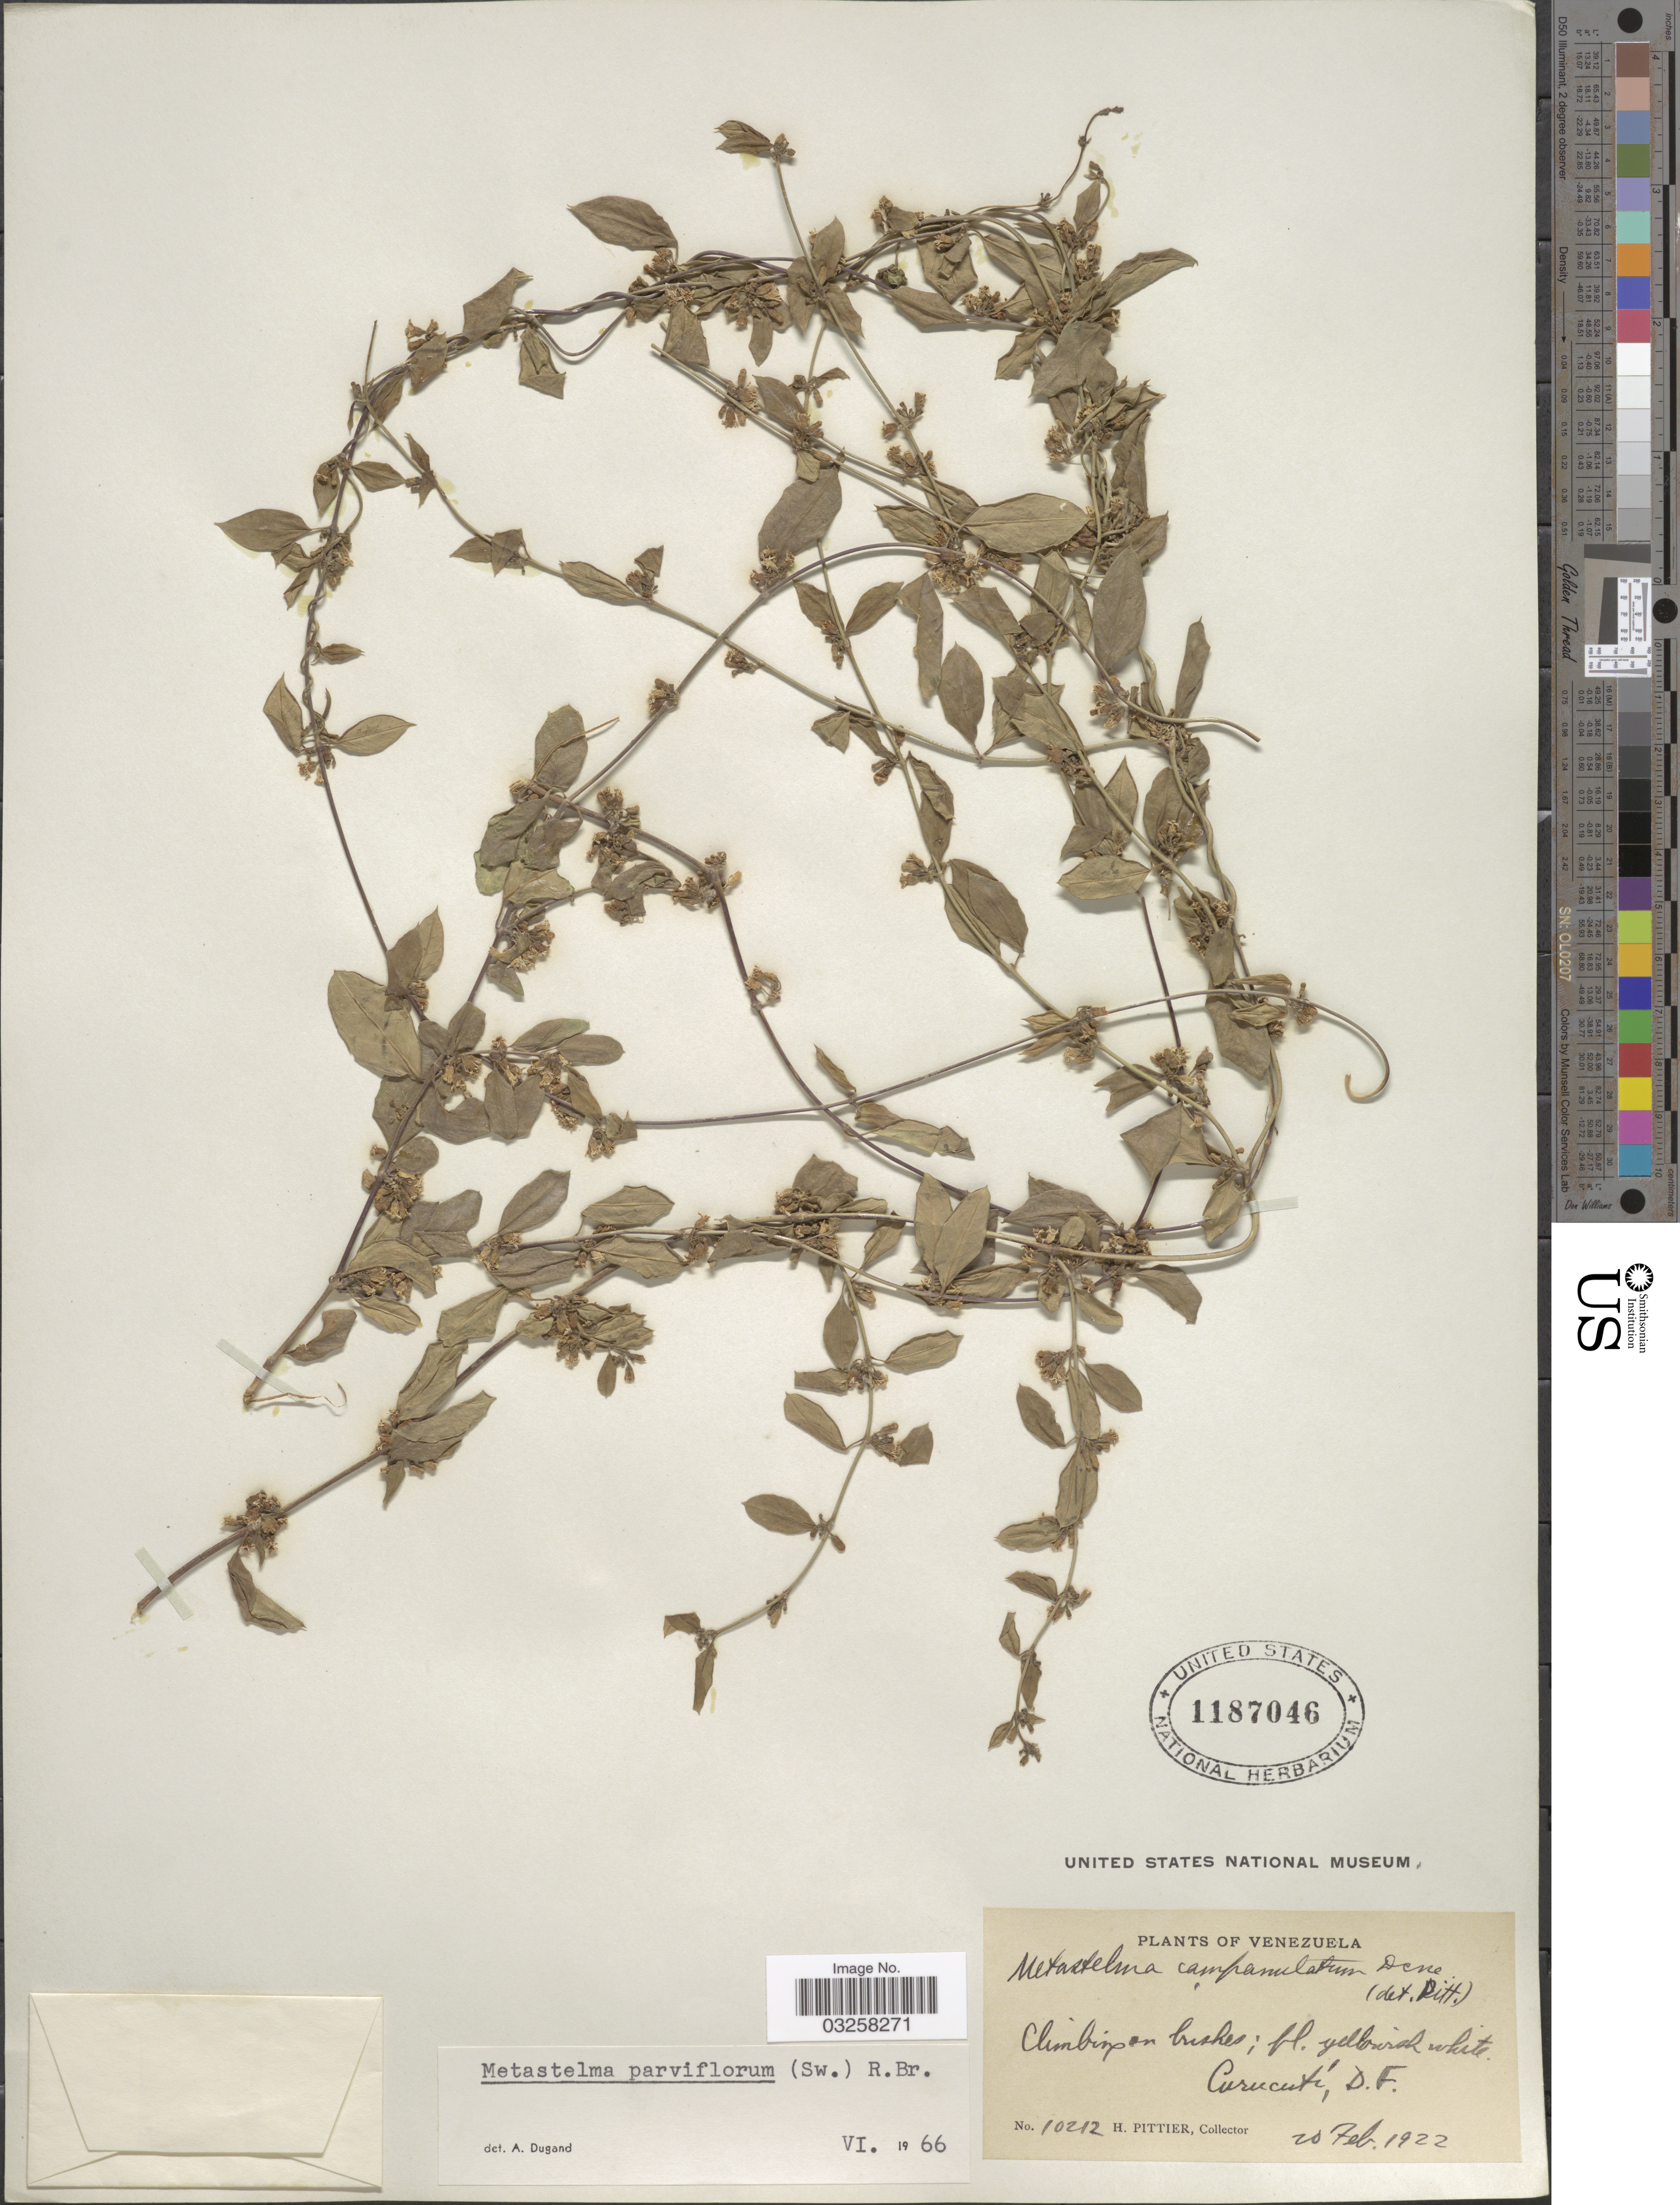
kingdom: Plantae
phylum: Tracheophyta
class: Magnoliopsida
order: Gentianales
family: Apocynaceae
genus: Metastelma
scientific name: Metastelma parviflorum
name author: (Sw.) Schult.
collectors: H. F. Pittier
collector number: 10212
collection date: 1922-02-20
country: Venezuela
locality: Curucuti, D.F.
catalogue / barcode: US 1187046